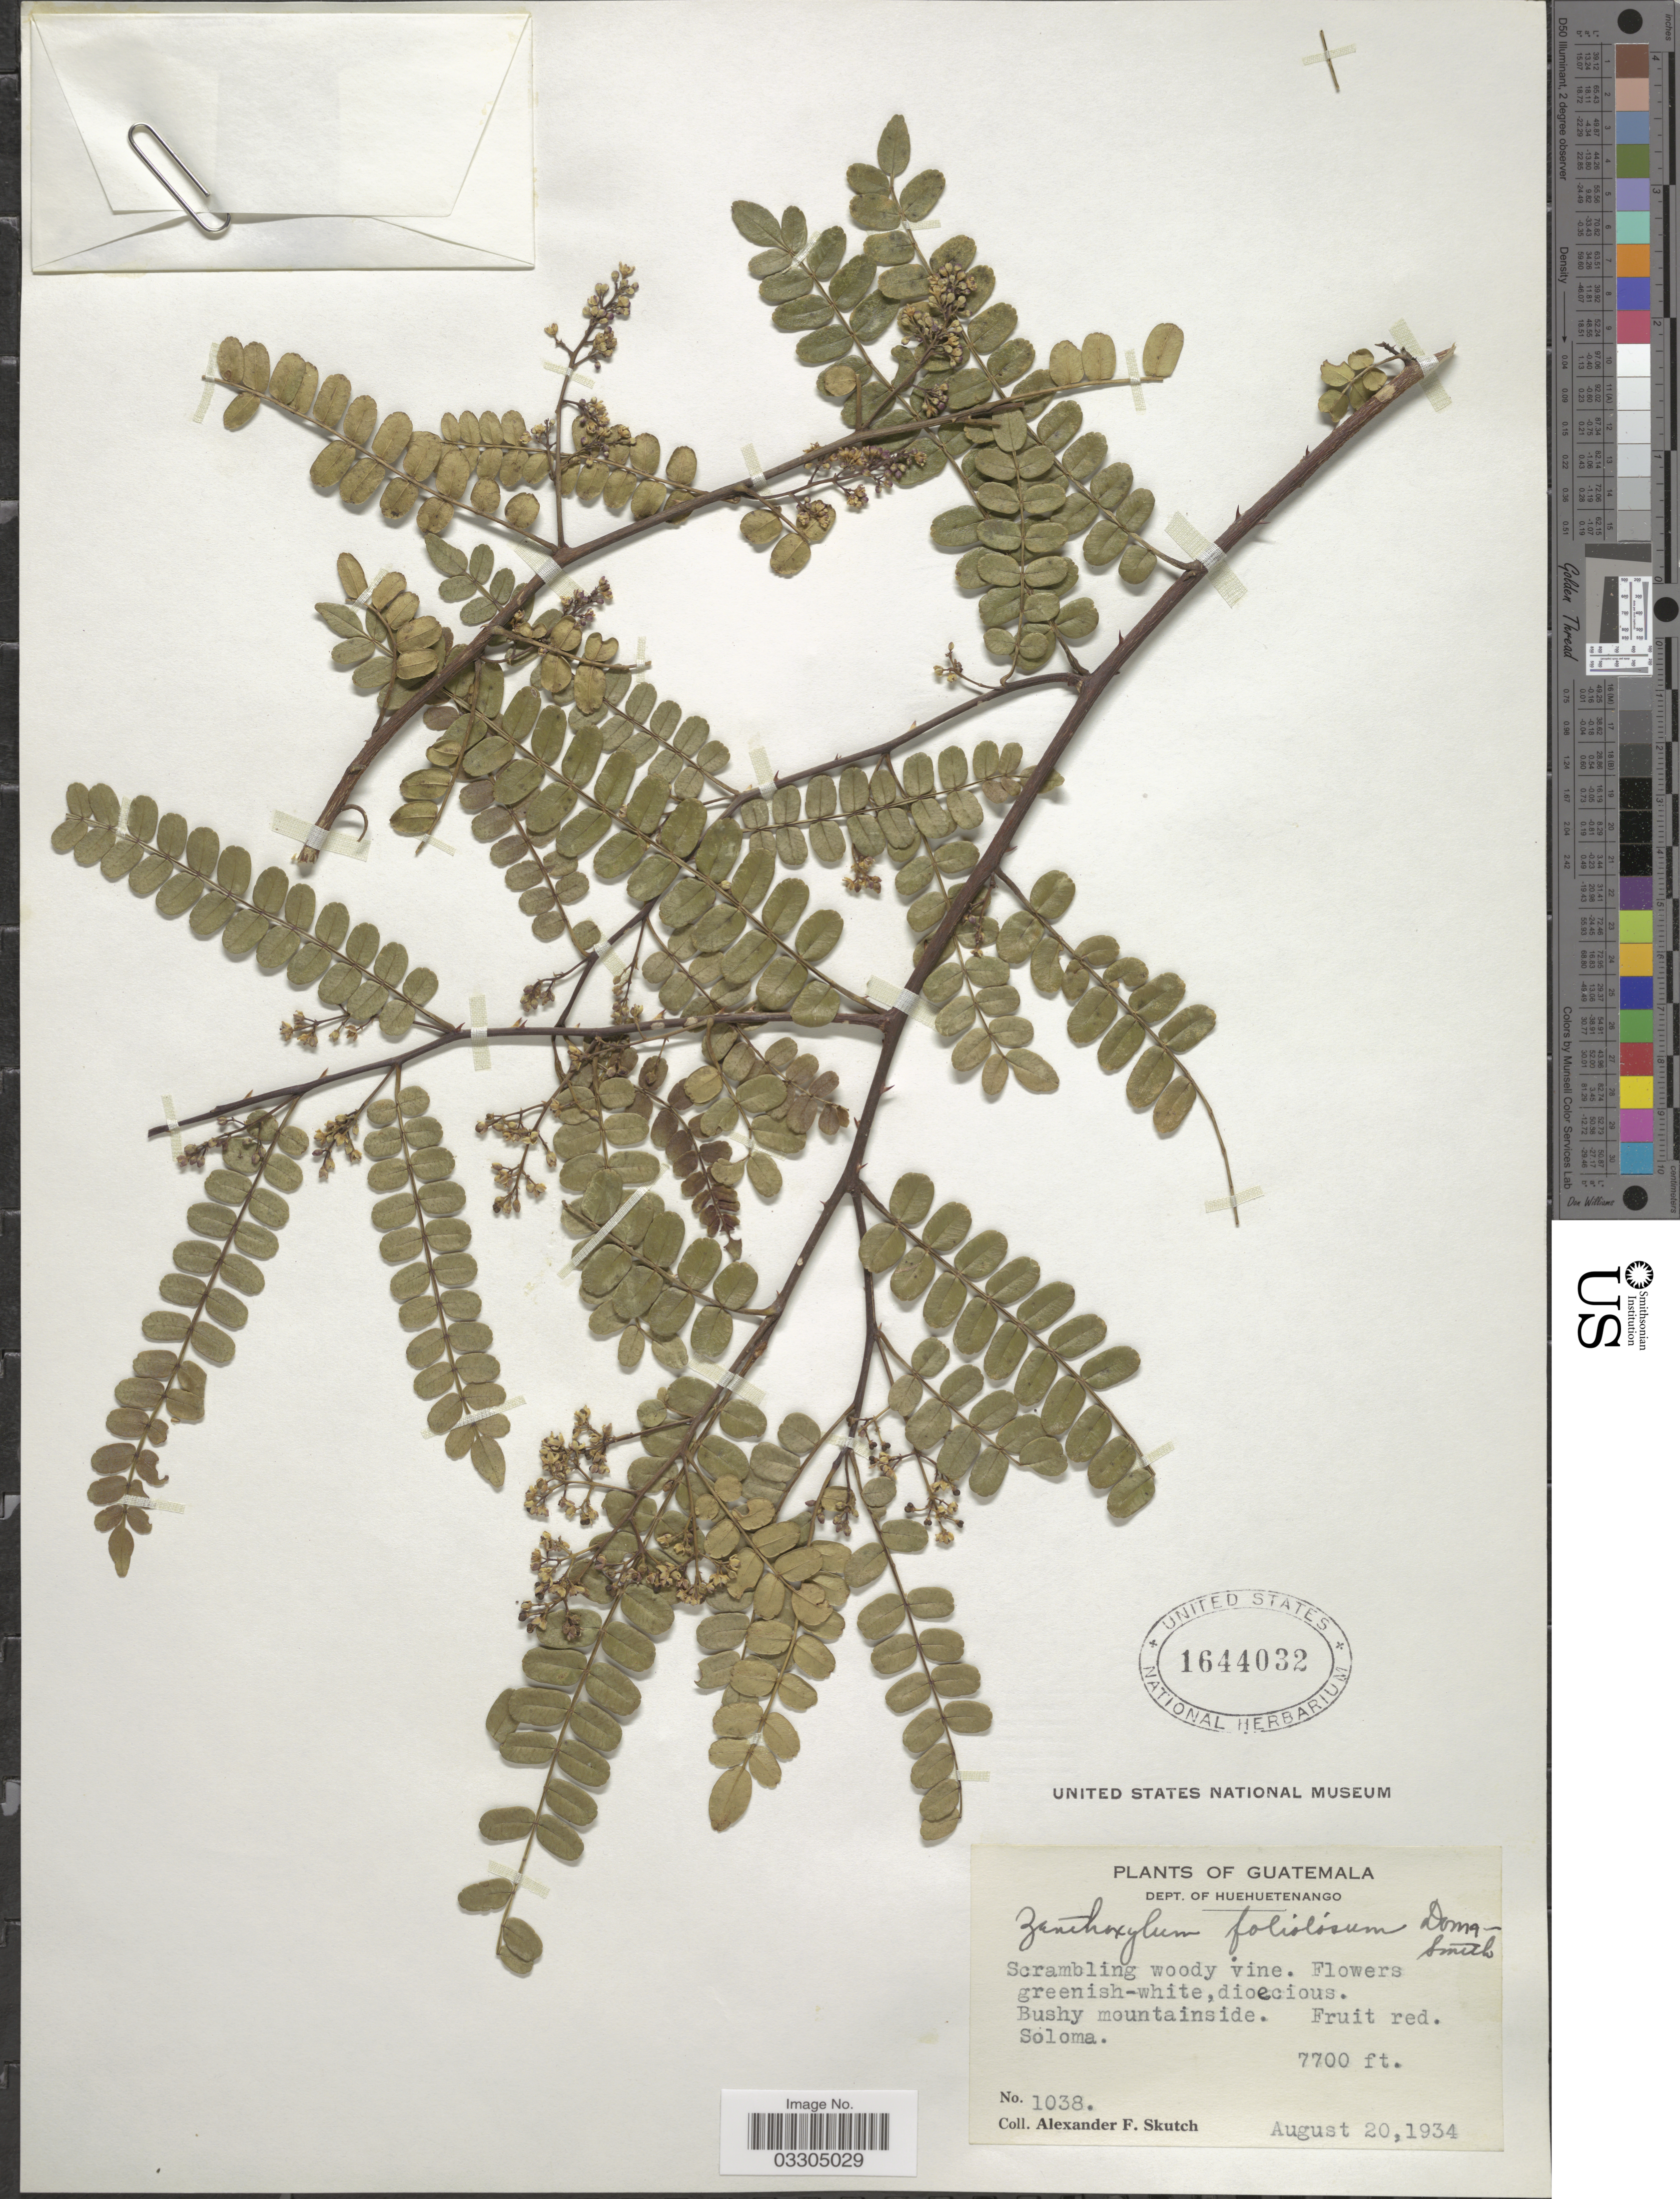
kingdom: Plantae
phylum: Tracheophyta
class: Magnoliopsida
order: Sapindales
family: Rutaceae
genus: Zanthoxylum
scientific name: Zanthoxylum foliolosum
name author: Donn. Sm.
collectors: A. F. Skutch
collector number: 1038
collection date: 1934-08-20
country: Guatemala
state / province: Huehuetenango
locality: Dept. of Huehuetenango. Bushy mountainside. Soloma.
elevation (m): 2347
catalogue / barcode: US 1644032